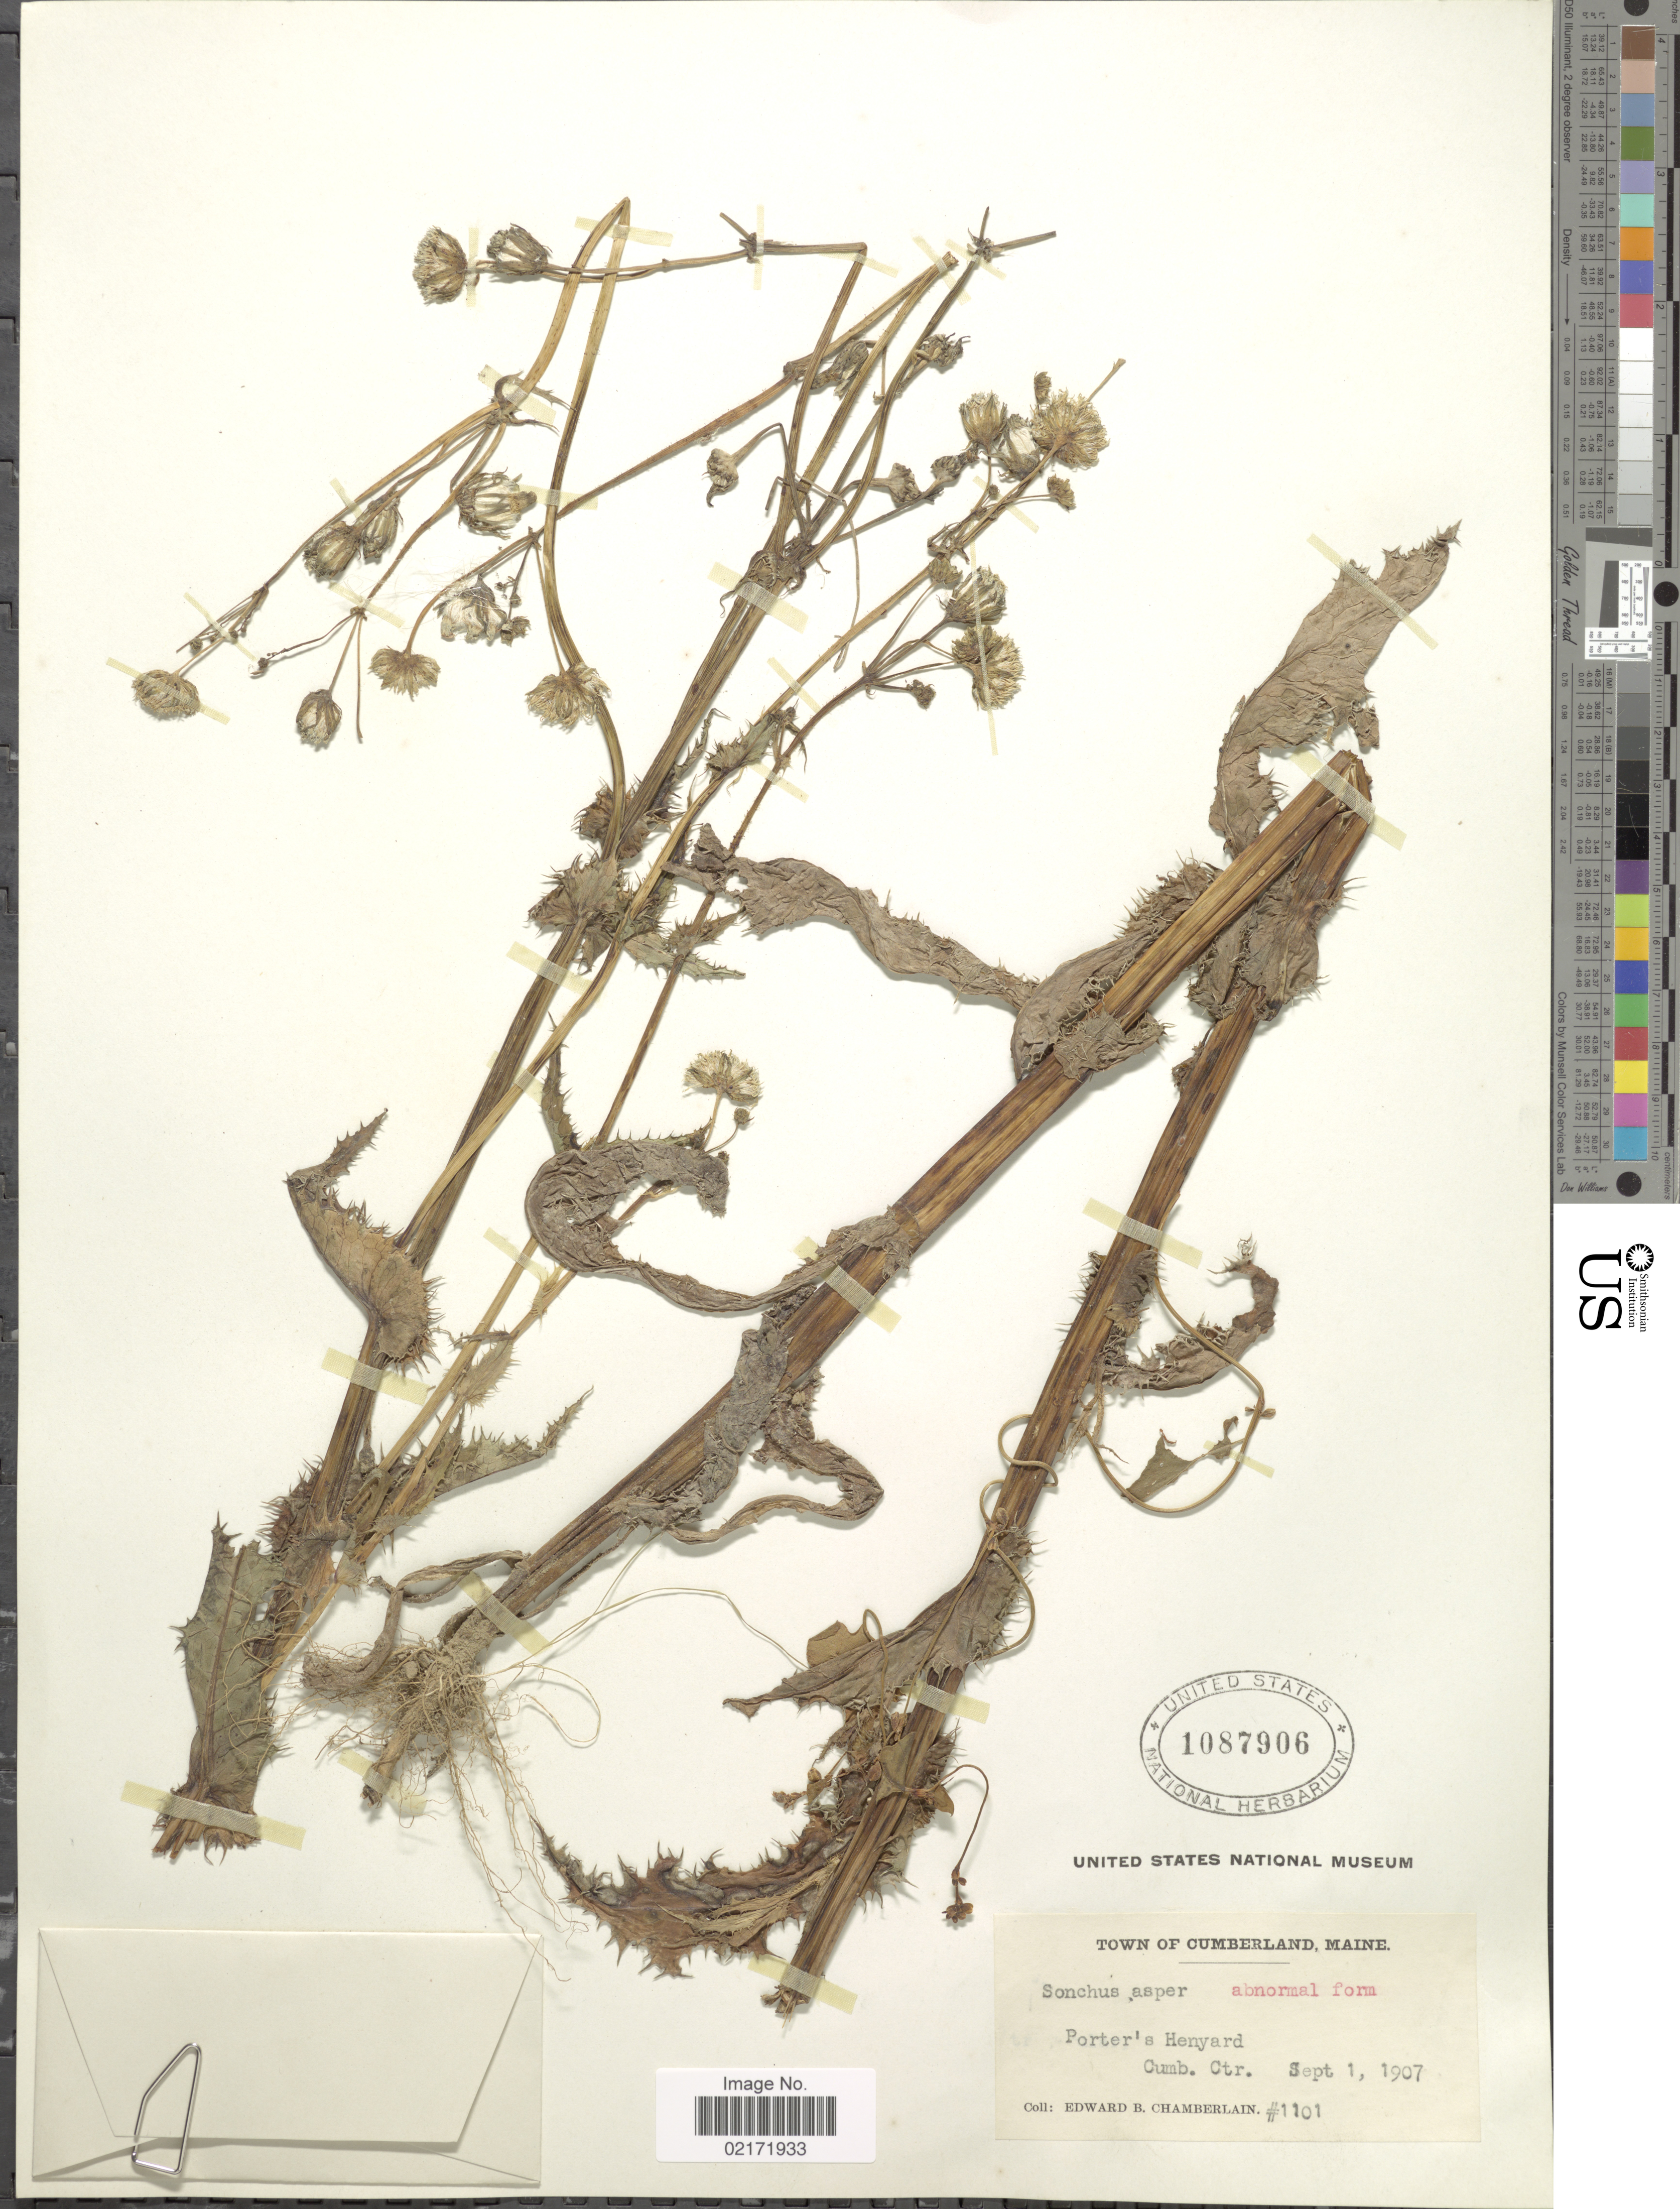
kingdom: Plantae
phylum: Tracheophyta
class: Magnoliopsida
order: Asterales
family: Asteraceae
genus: Sonchus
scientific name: Sonchus asper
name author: (L.) Hill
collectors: E. Chamberlain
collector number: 1101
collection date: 1907-09-01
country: United States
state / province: Maine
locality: Town of Cumberland, Porter's Henyard, Cumb. Ctr.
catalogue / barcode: US 1087906